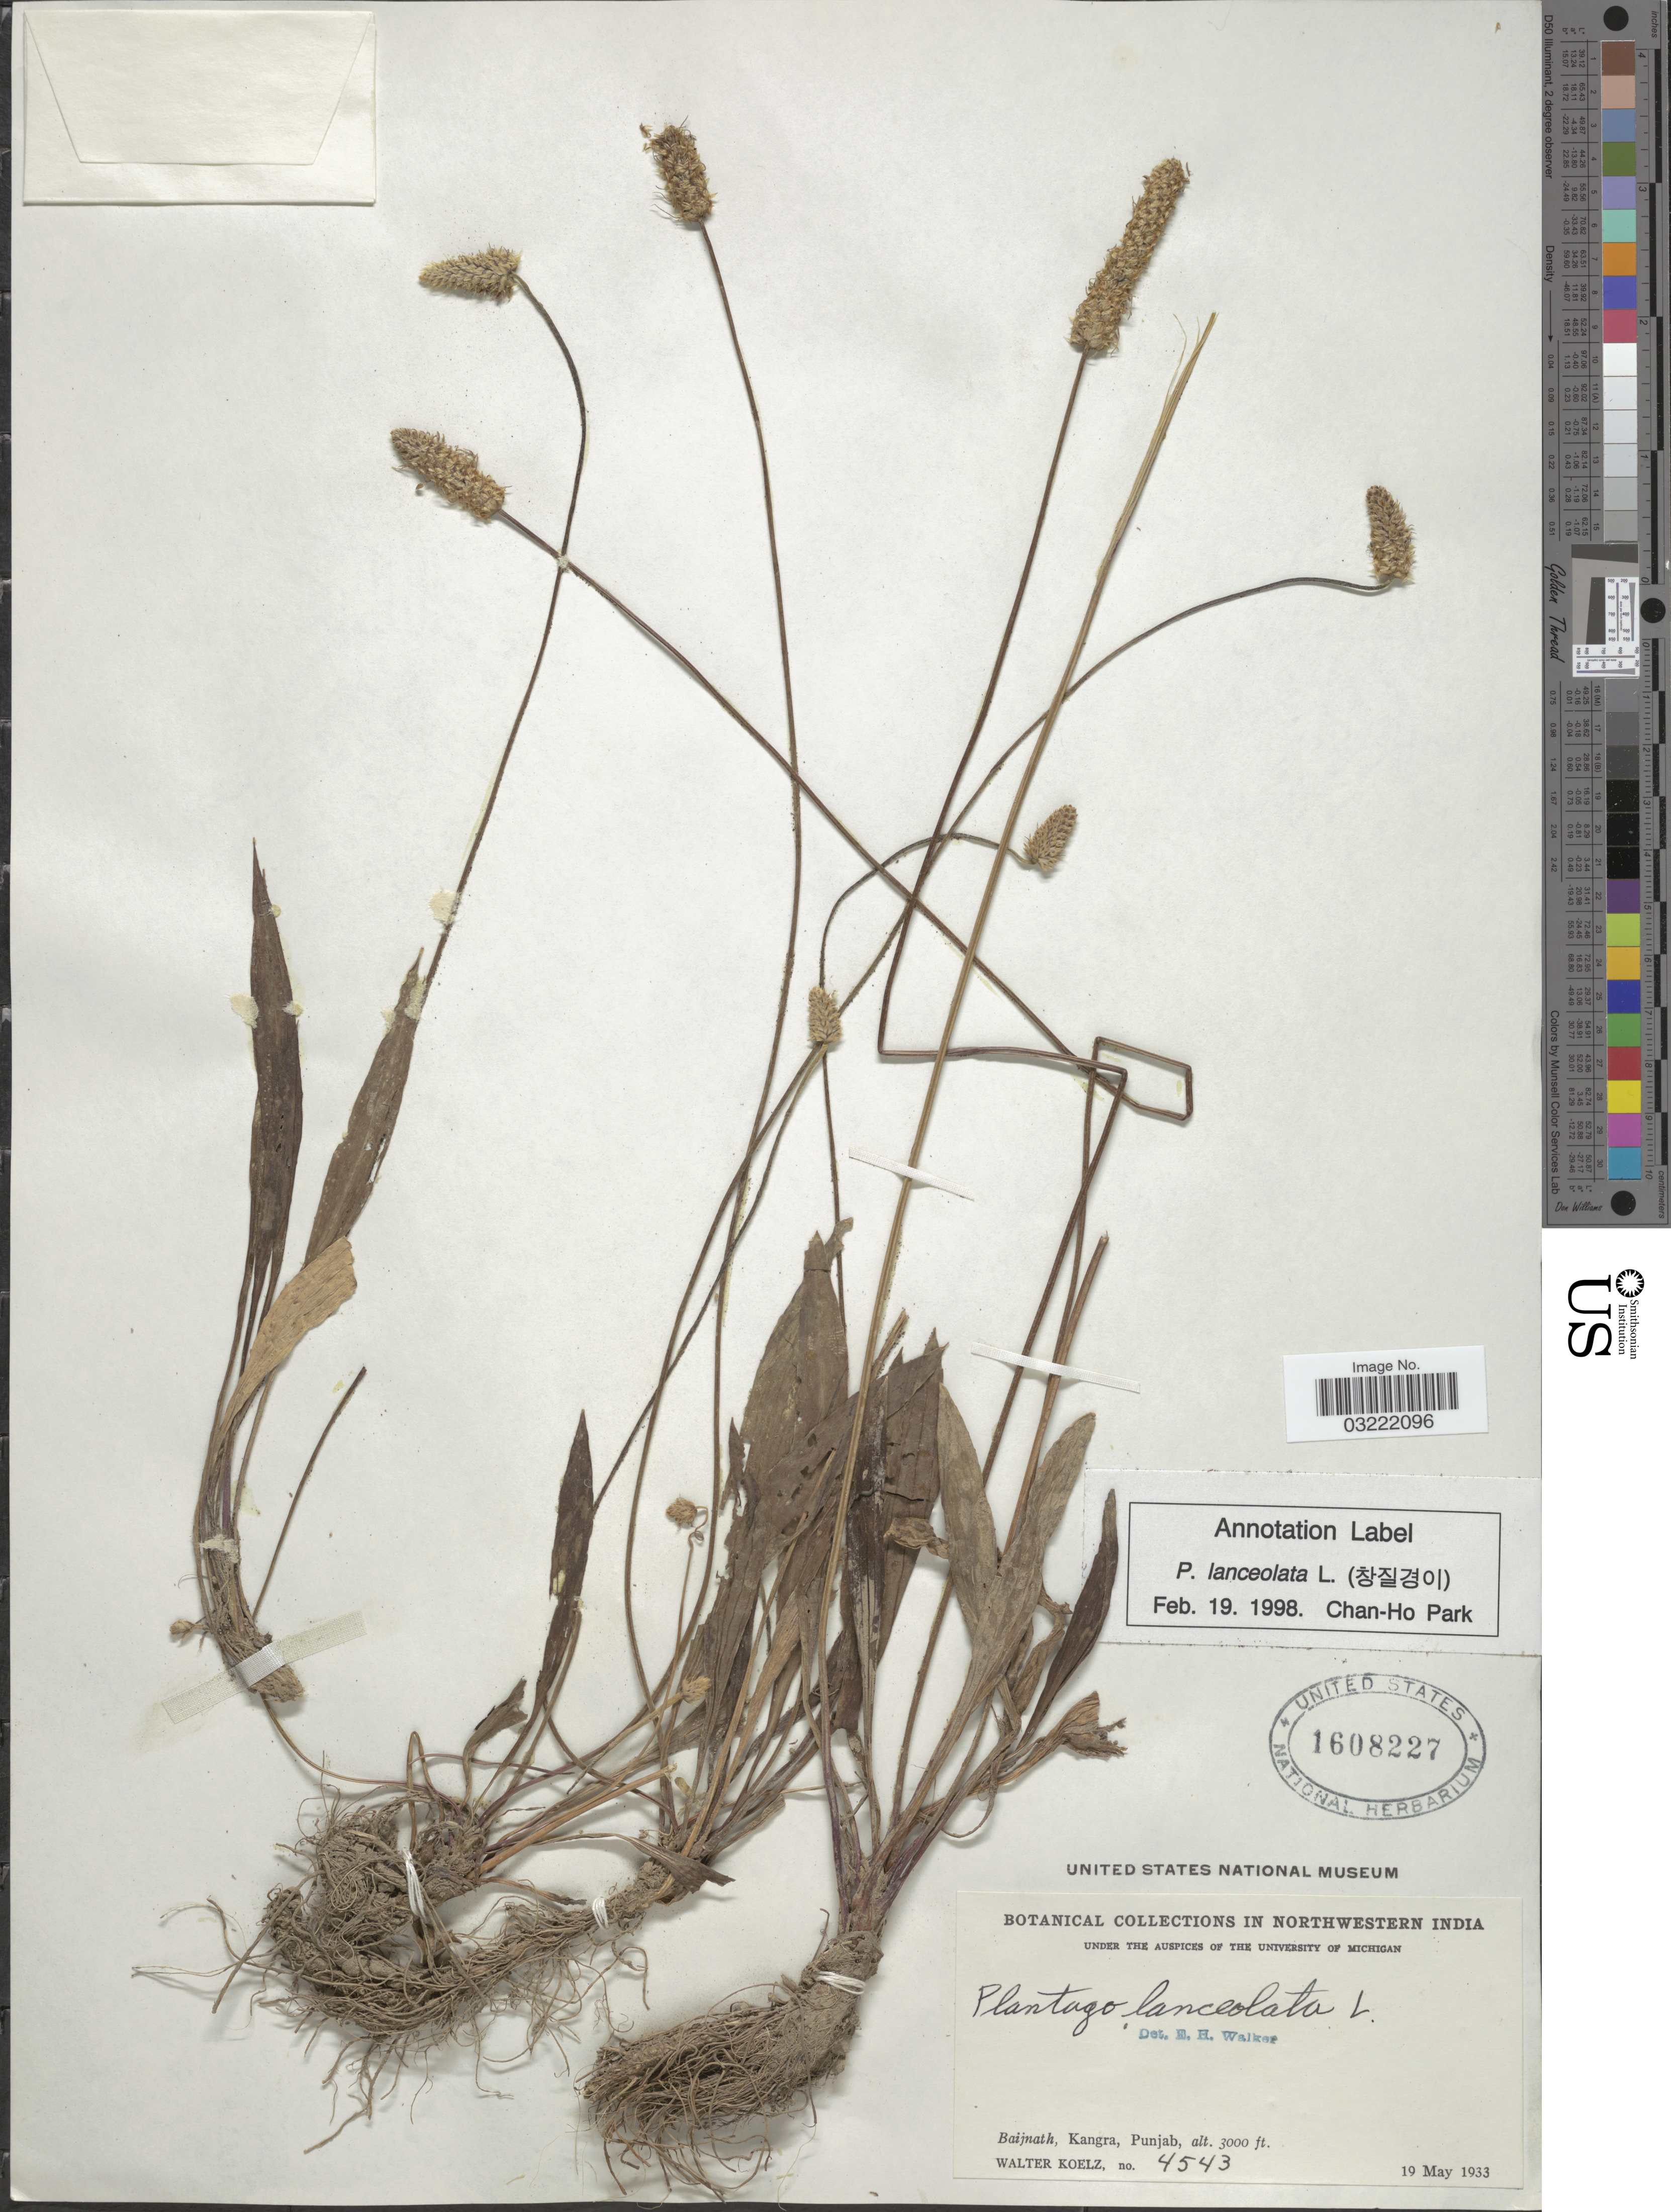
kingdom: Plantae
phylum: Tracheophyta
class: Magnoliopsida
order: Lamiales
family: Plantaginaceae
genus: Plantago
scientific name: Plantago lanceolata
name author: L.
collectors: W. N. Koelz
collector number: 4543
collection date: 1933-05-19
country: Pakistan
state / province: Punjab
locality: Northwestern India. Baijnath, Kangra.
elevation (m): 914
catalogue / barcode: US 1608227